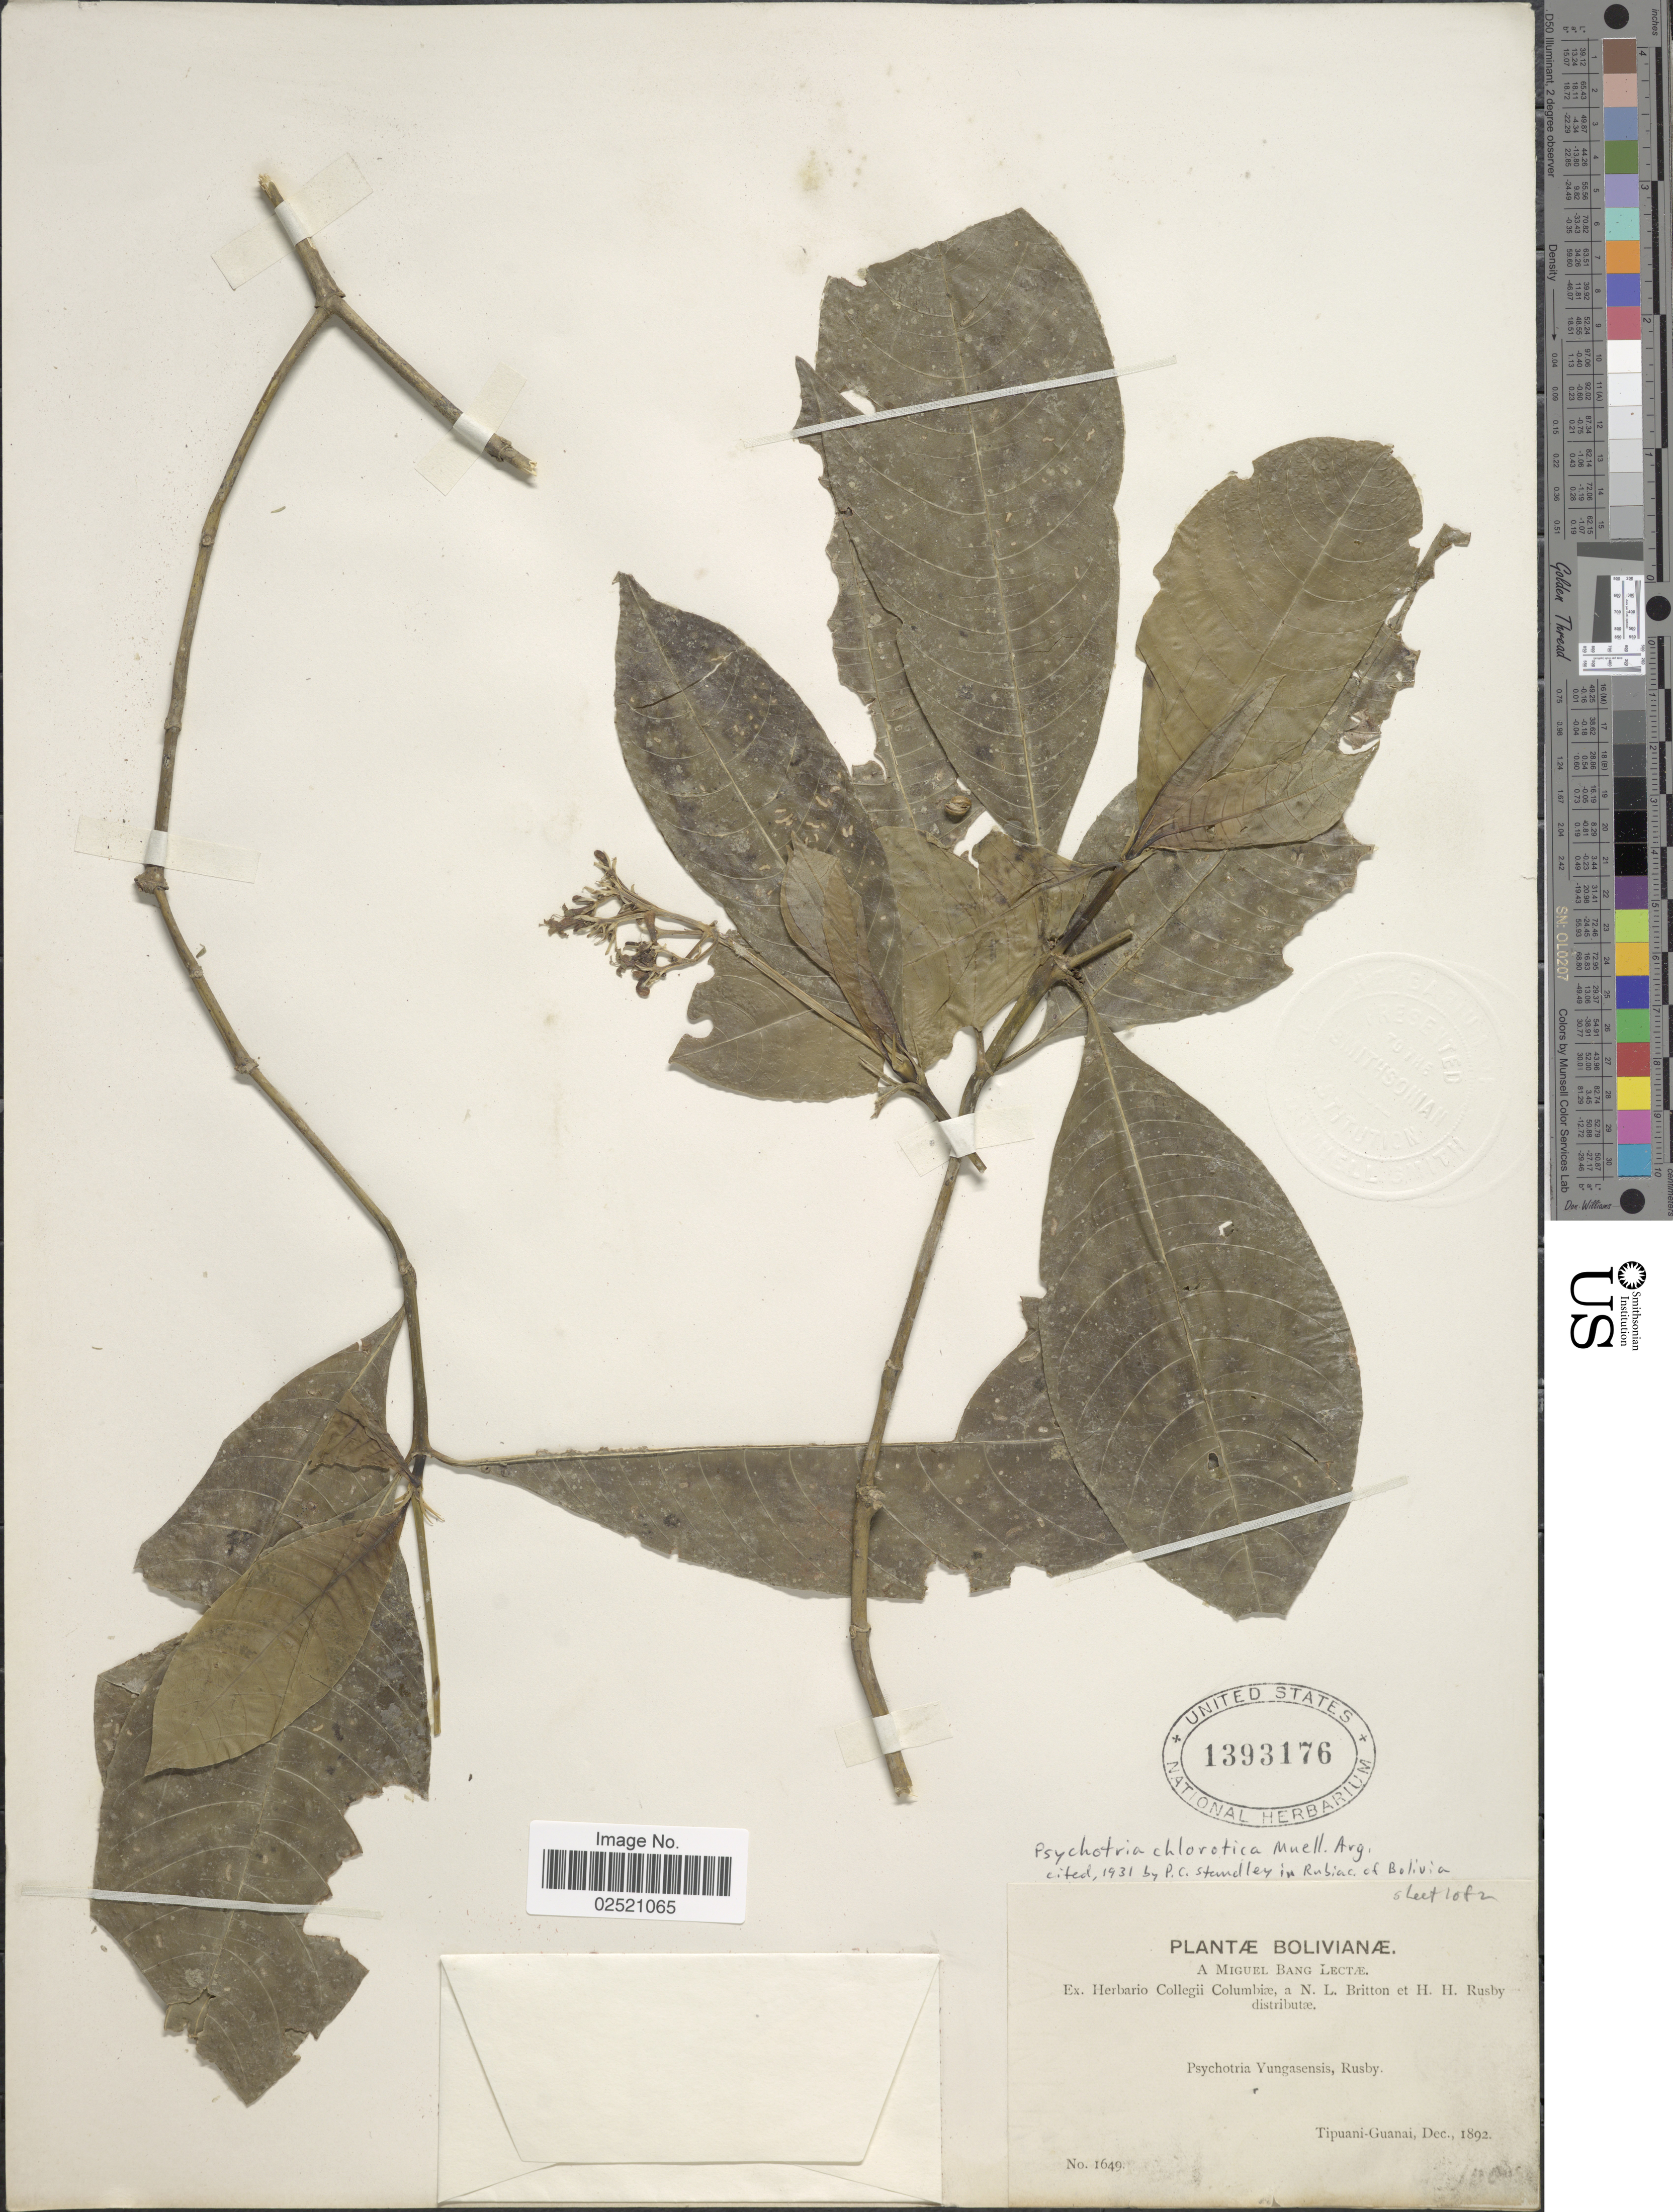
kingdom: Plantae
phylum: Tracheophyta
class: Magnoliopsida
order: Gentianales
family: Rubiaceae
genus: Psychotria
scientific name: Psychotria capitata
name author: Ruiz & Pav.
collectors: M. Bang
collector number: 1649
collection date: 1892-12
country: Bolivia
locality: Tipuani-Guanai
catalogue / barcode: US 1393176